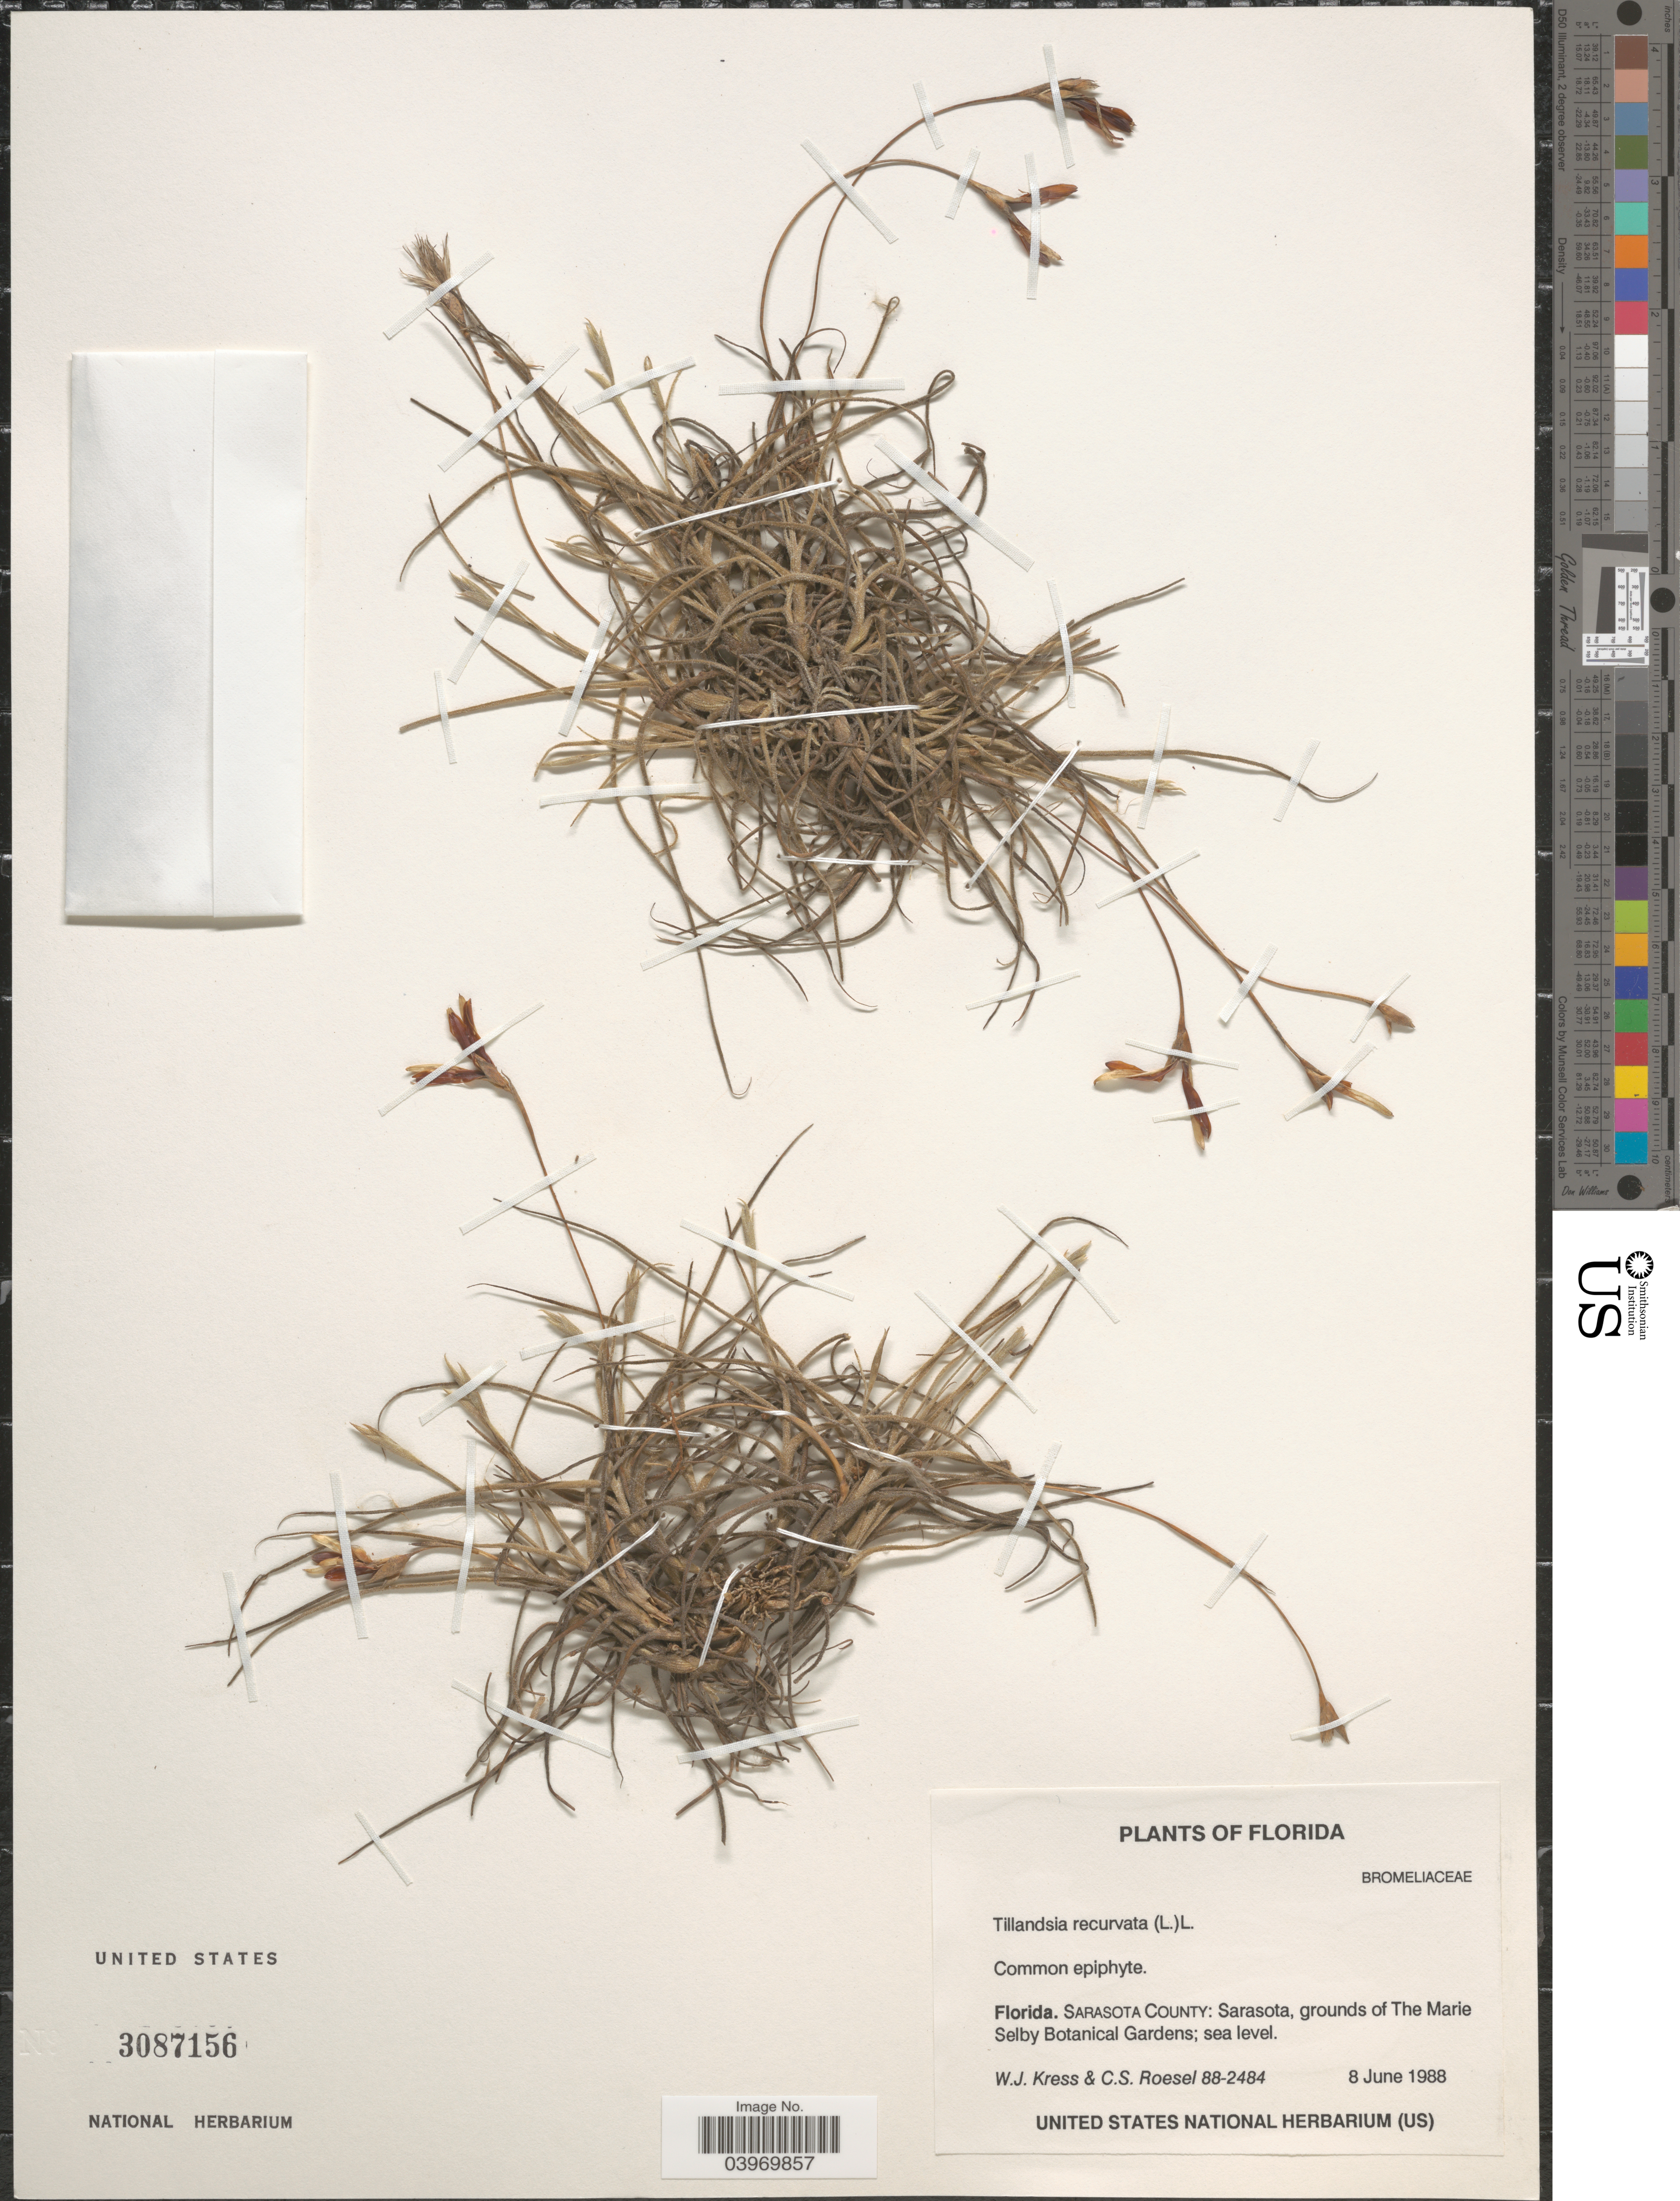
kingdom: Plantae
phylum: Tracheophyta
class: Liliopsida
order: Poales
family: Bromeliaceae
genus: Tillandsia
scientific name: Tillandsia recurvata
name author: L.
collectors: W. J. Kress & C. S. Roesel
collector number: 88-2484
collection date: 1988-06-08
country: United States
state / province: Florida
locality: Sarasota County: Sarasota, grounds of The Marie Selby Botanical Gardens.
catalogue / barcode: US 3087156